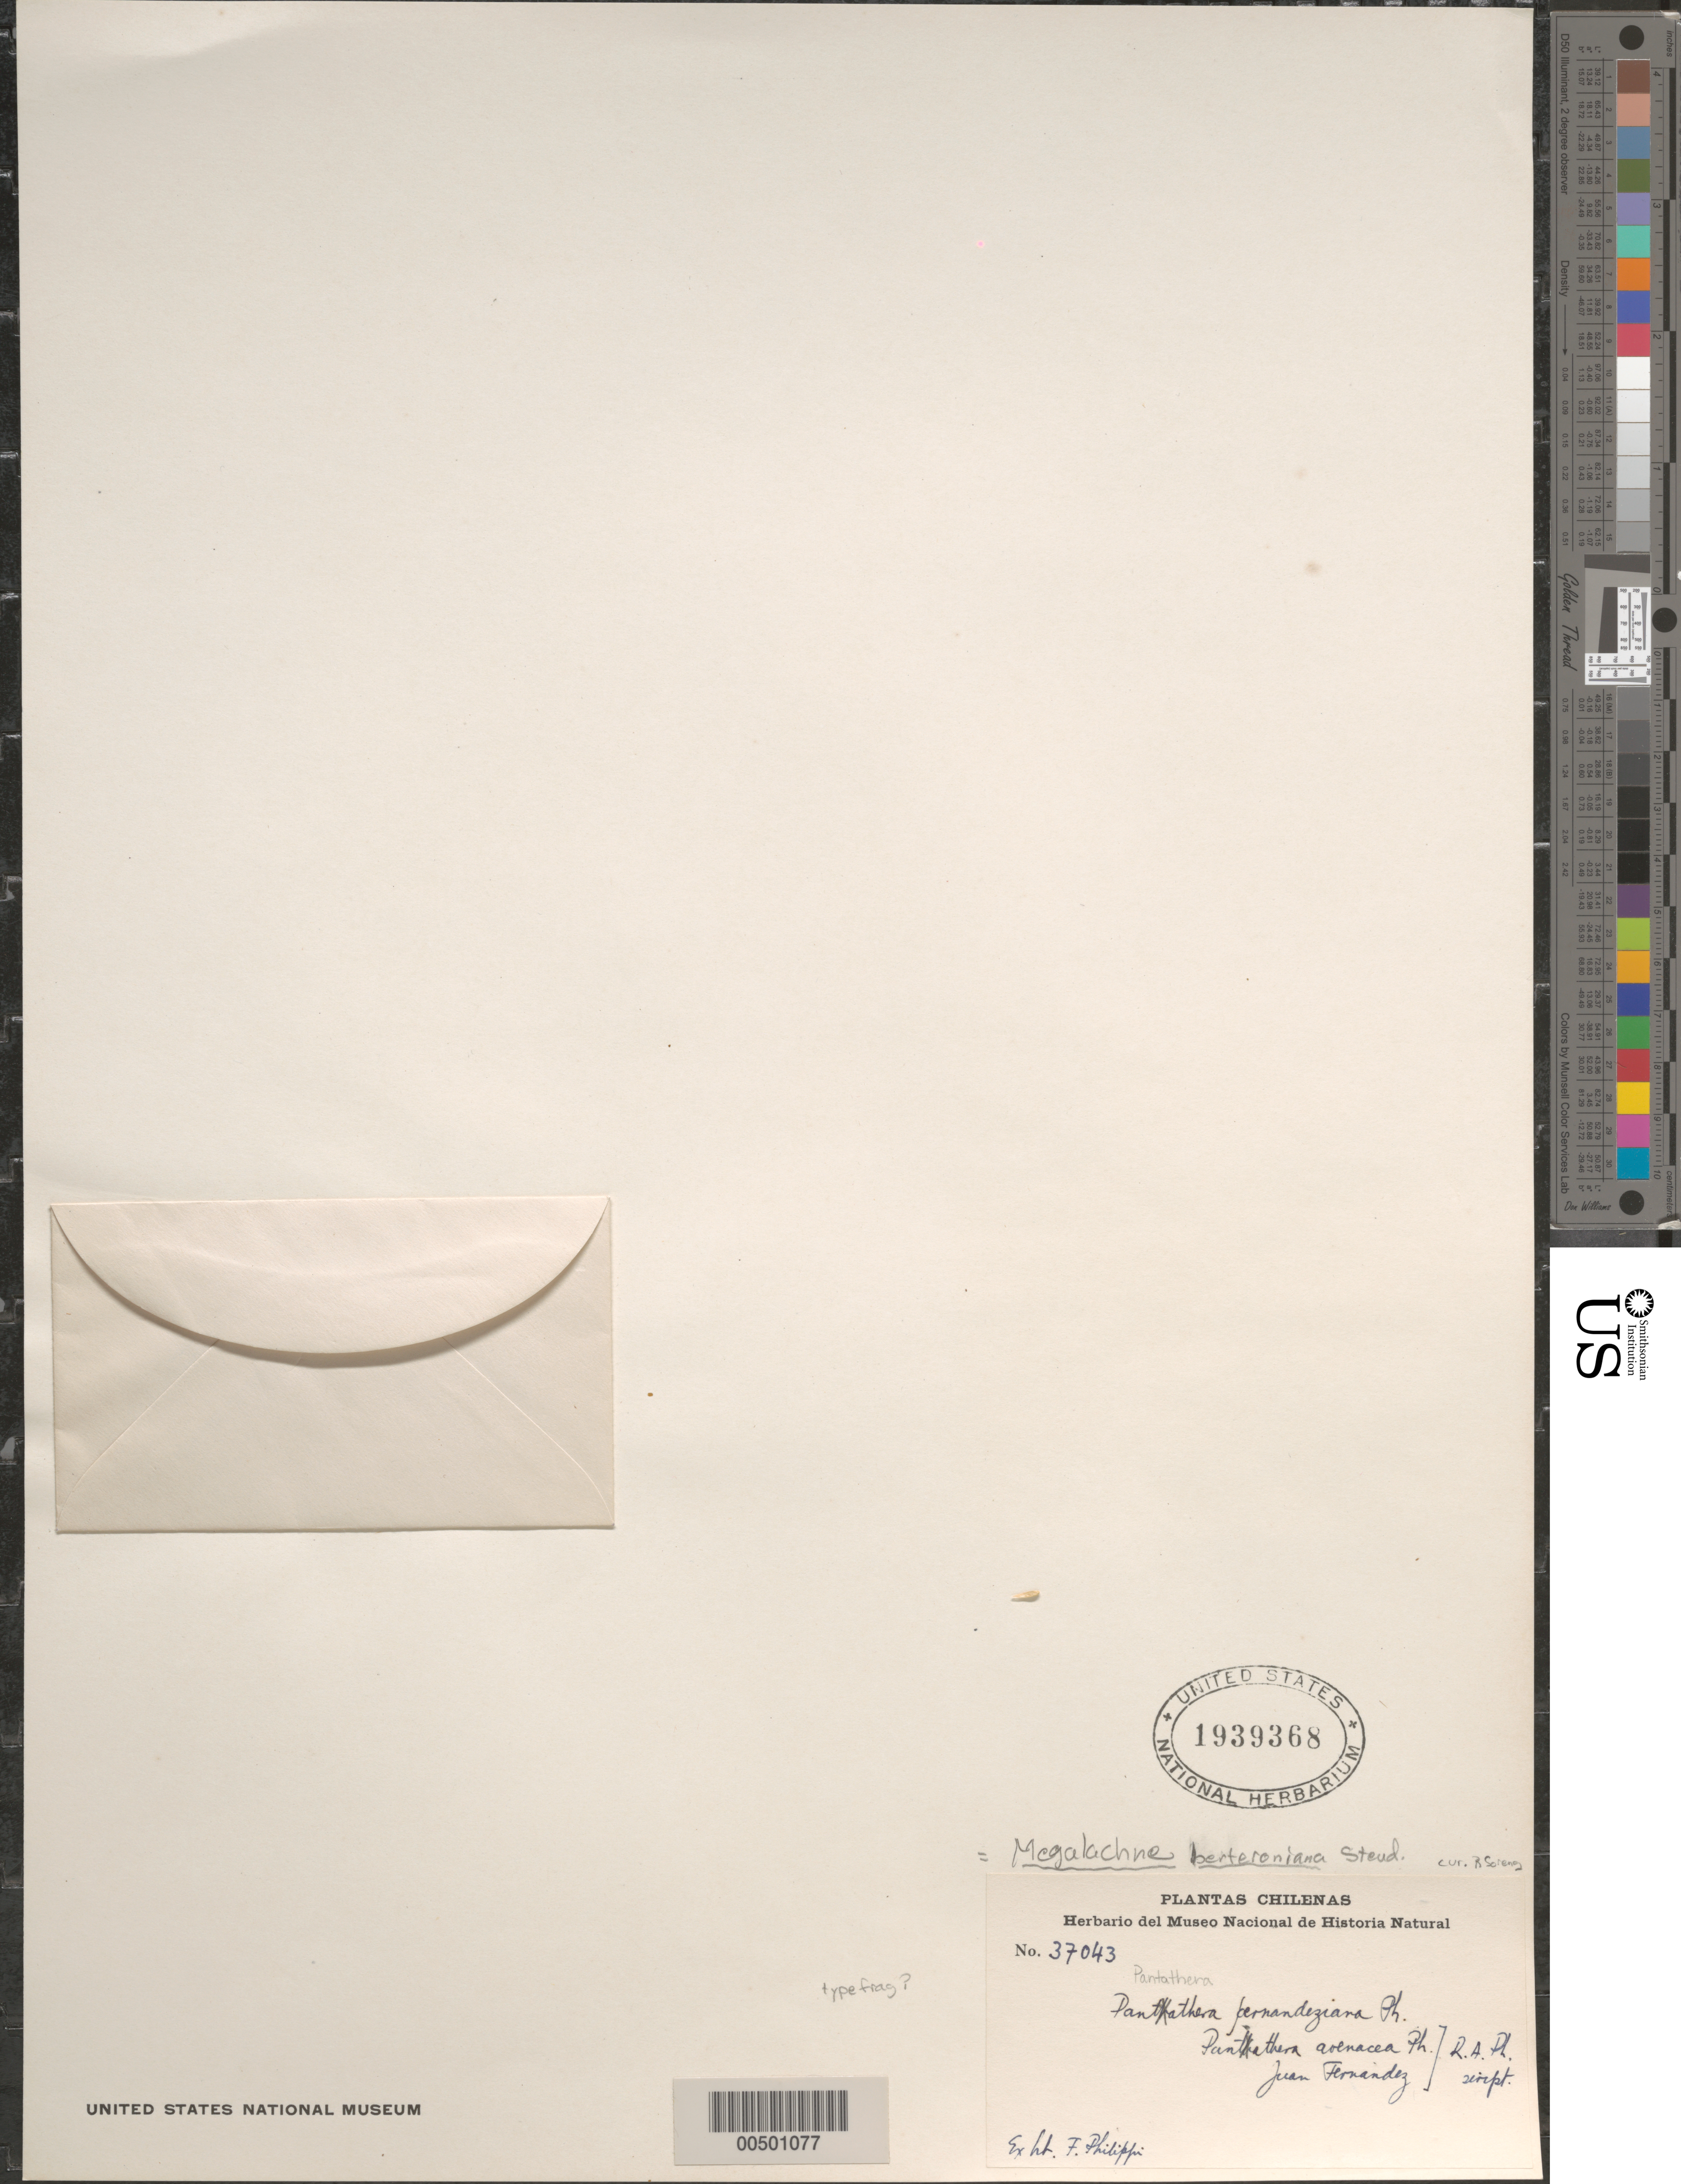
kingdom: Plantae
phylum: Tracheophyta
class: Liliopsida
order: Poales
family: Poaceae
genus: Megalachne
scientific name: Megalachne berteroniana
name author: Steud.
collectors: ex herb. Philippi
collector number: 37043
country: Chile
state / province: Valparaíso (V)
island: Islas Juan Fernández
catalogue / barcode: US 1939368